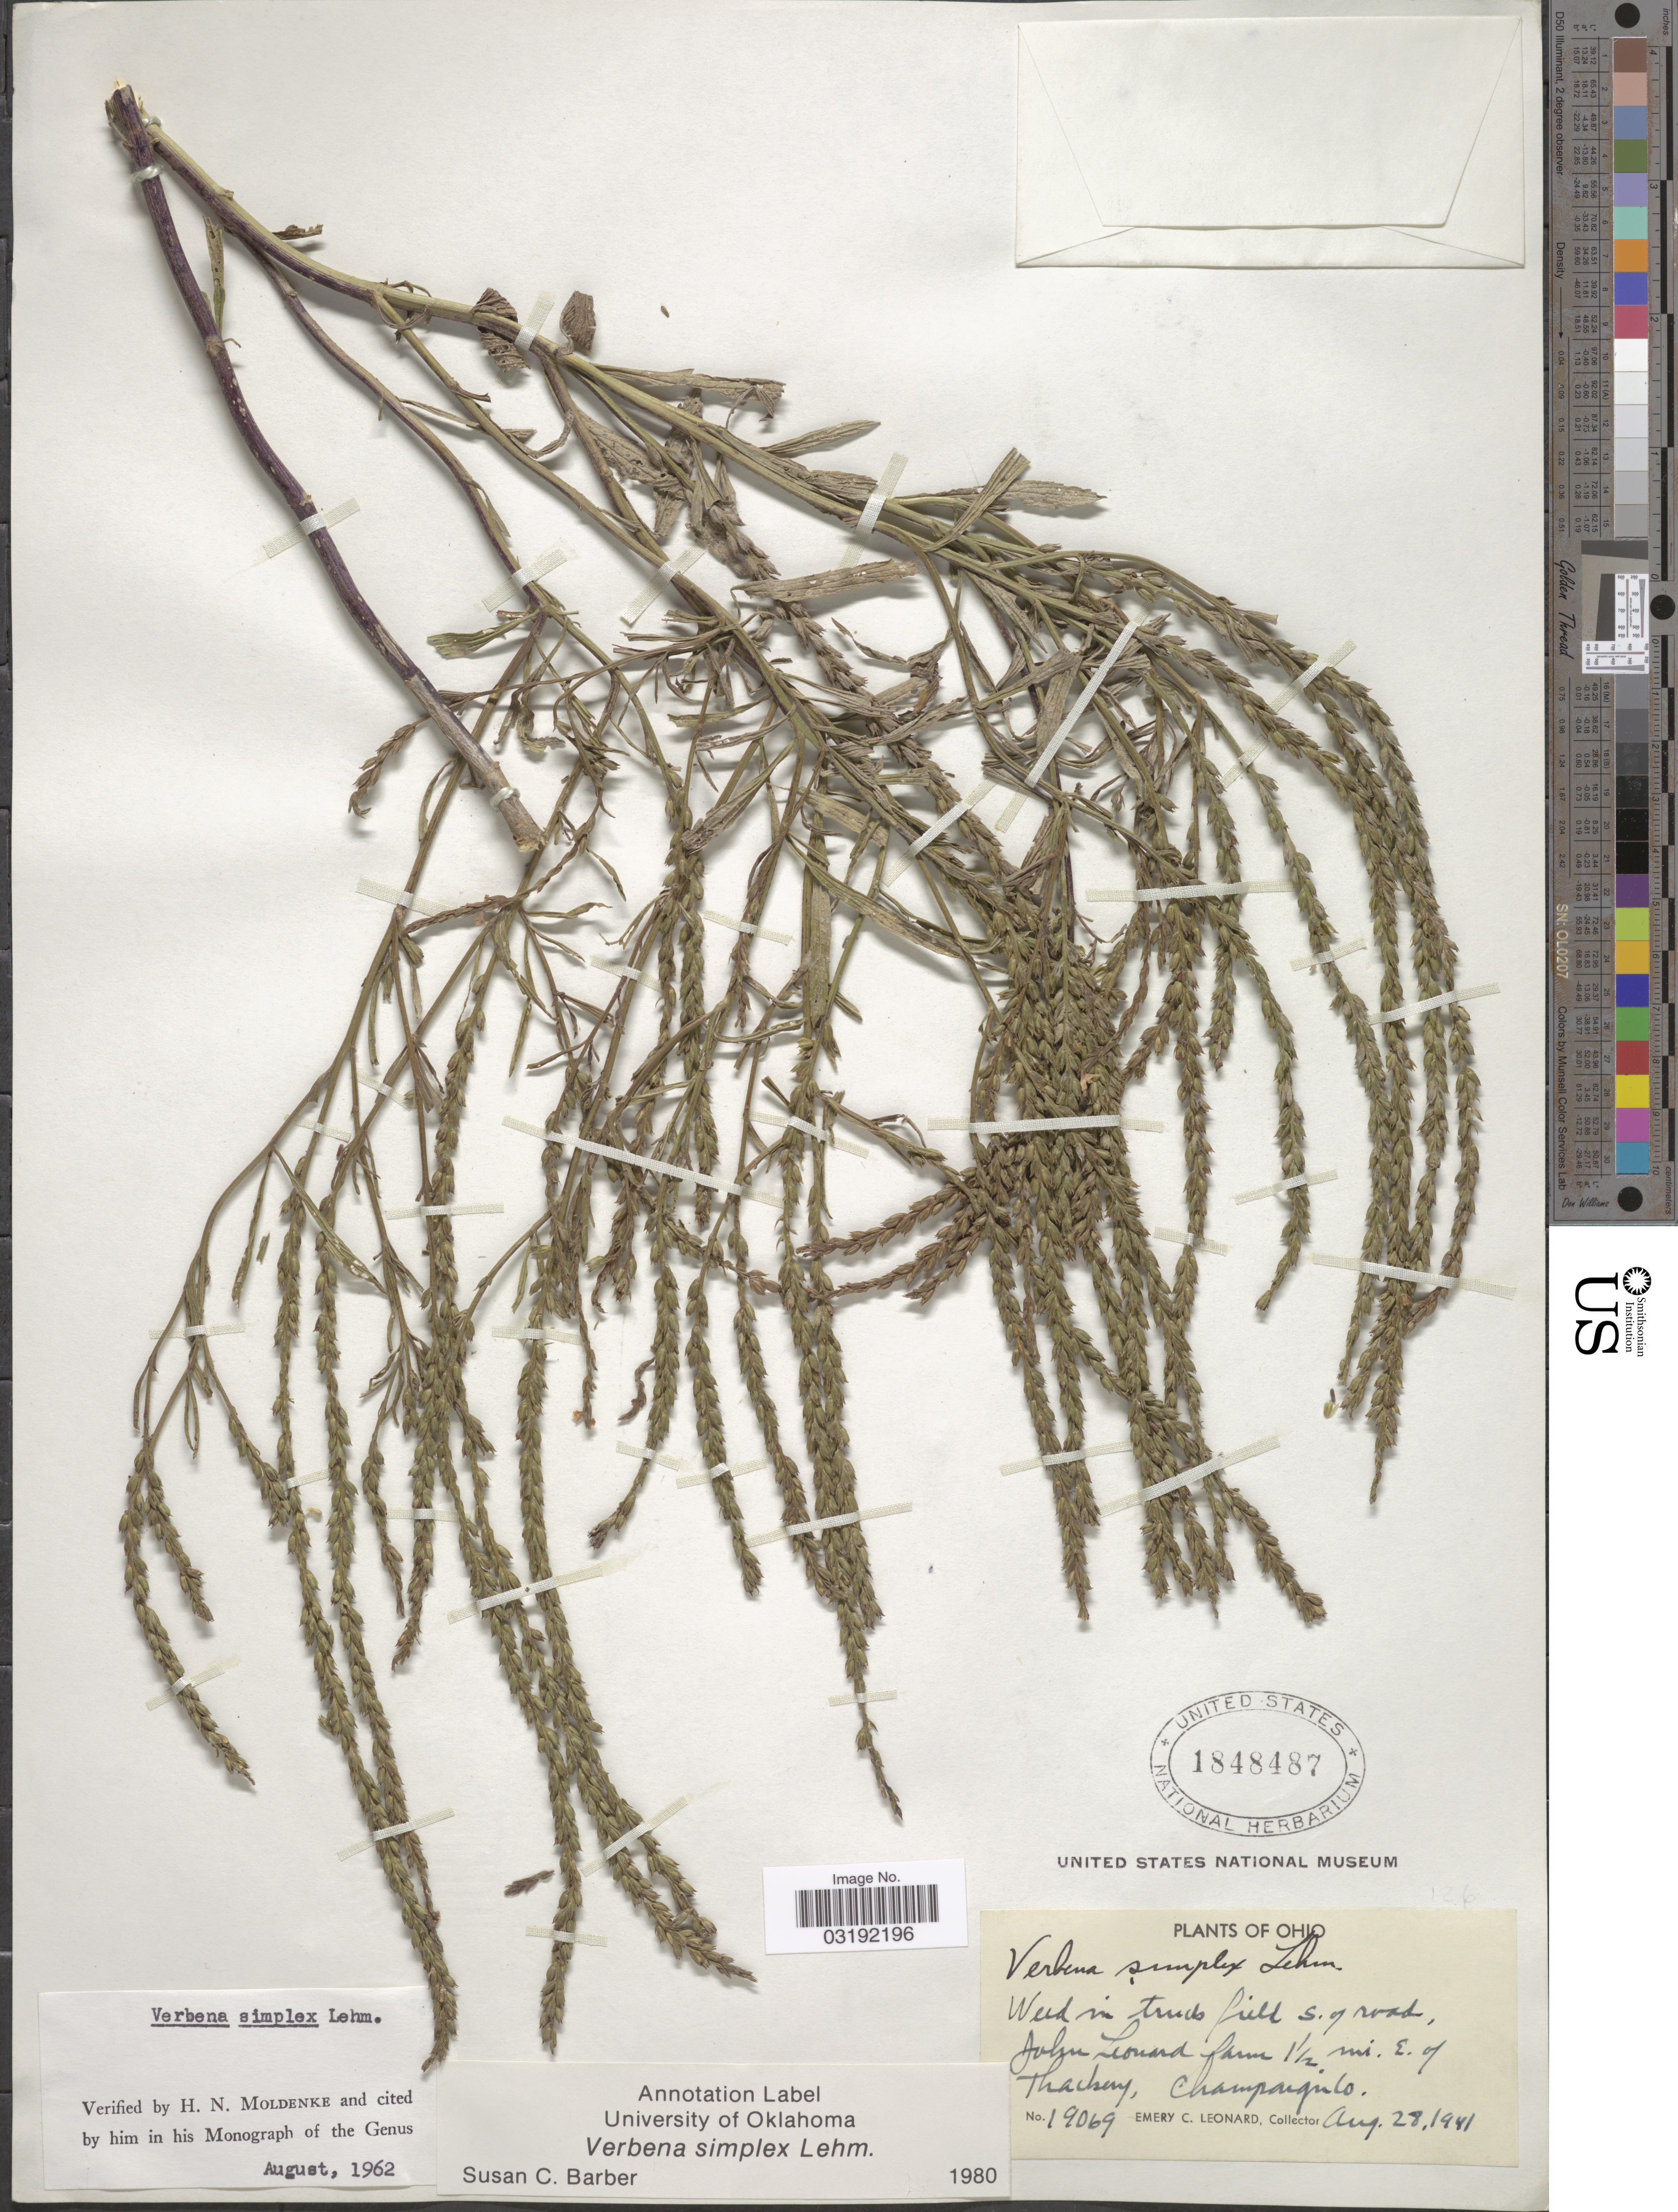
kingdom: Plantae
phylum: Tracheophyta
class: Magnoliopsida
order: Lamiales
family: Verbenaceae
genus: Verbena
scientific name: Verbena simplex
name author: F. Lehm.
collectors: E. C. Leonard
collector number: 19069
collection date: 1941-08-28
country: United States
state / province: Ohio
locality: John Leonard farm 1½ mi. E. of Thackery, Champaign Co.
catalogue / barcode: US 1848487